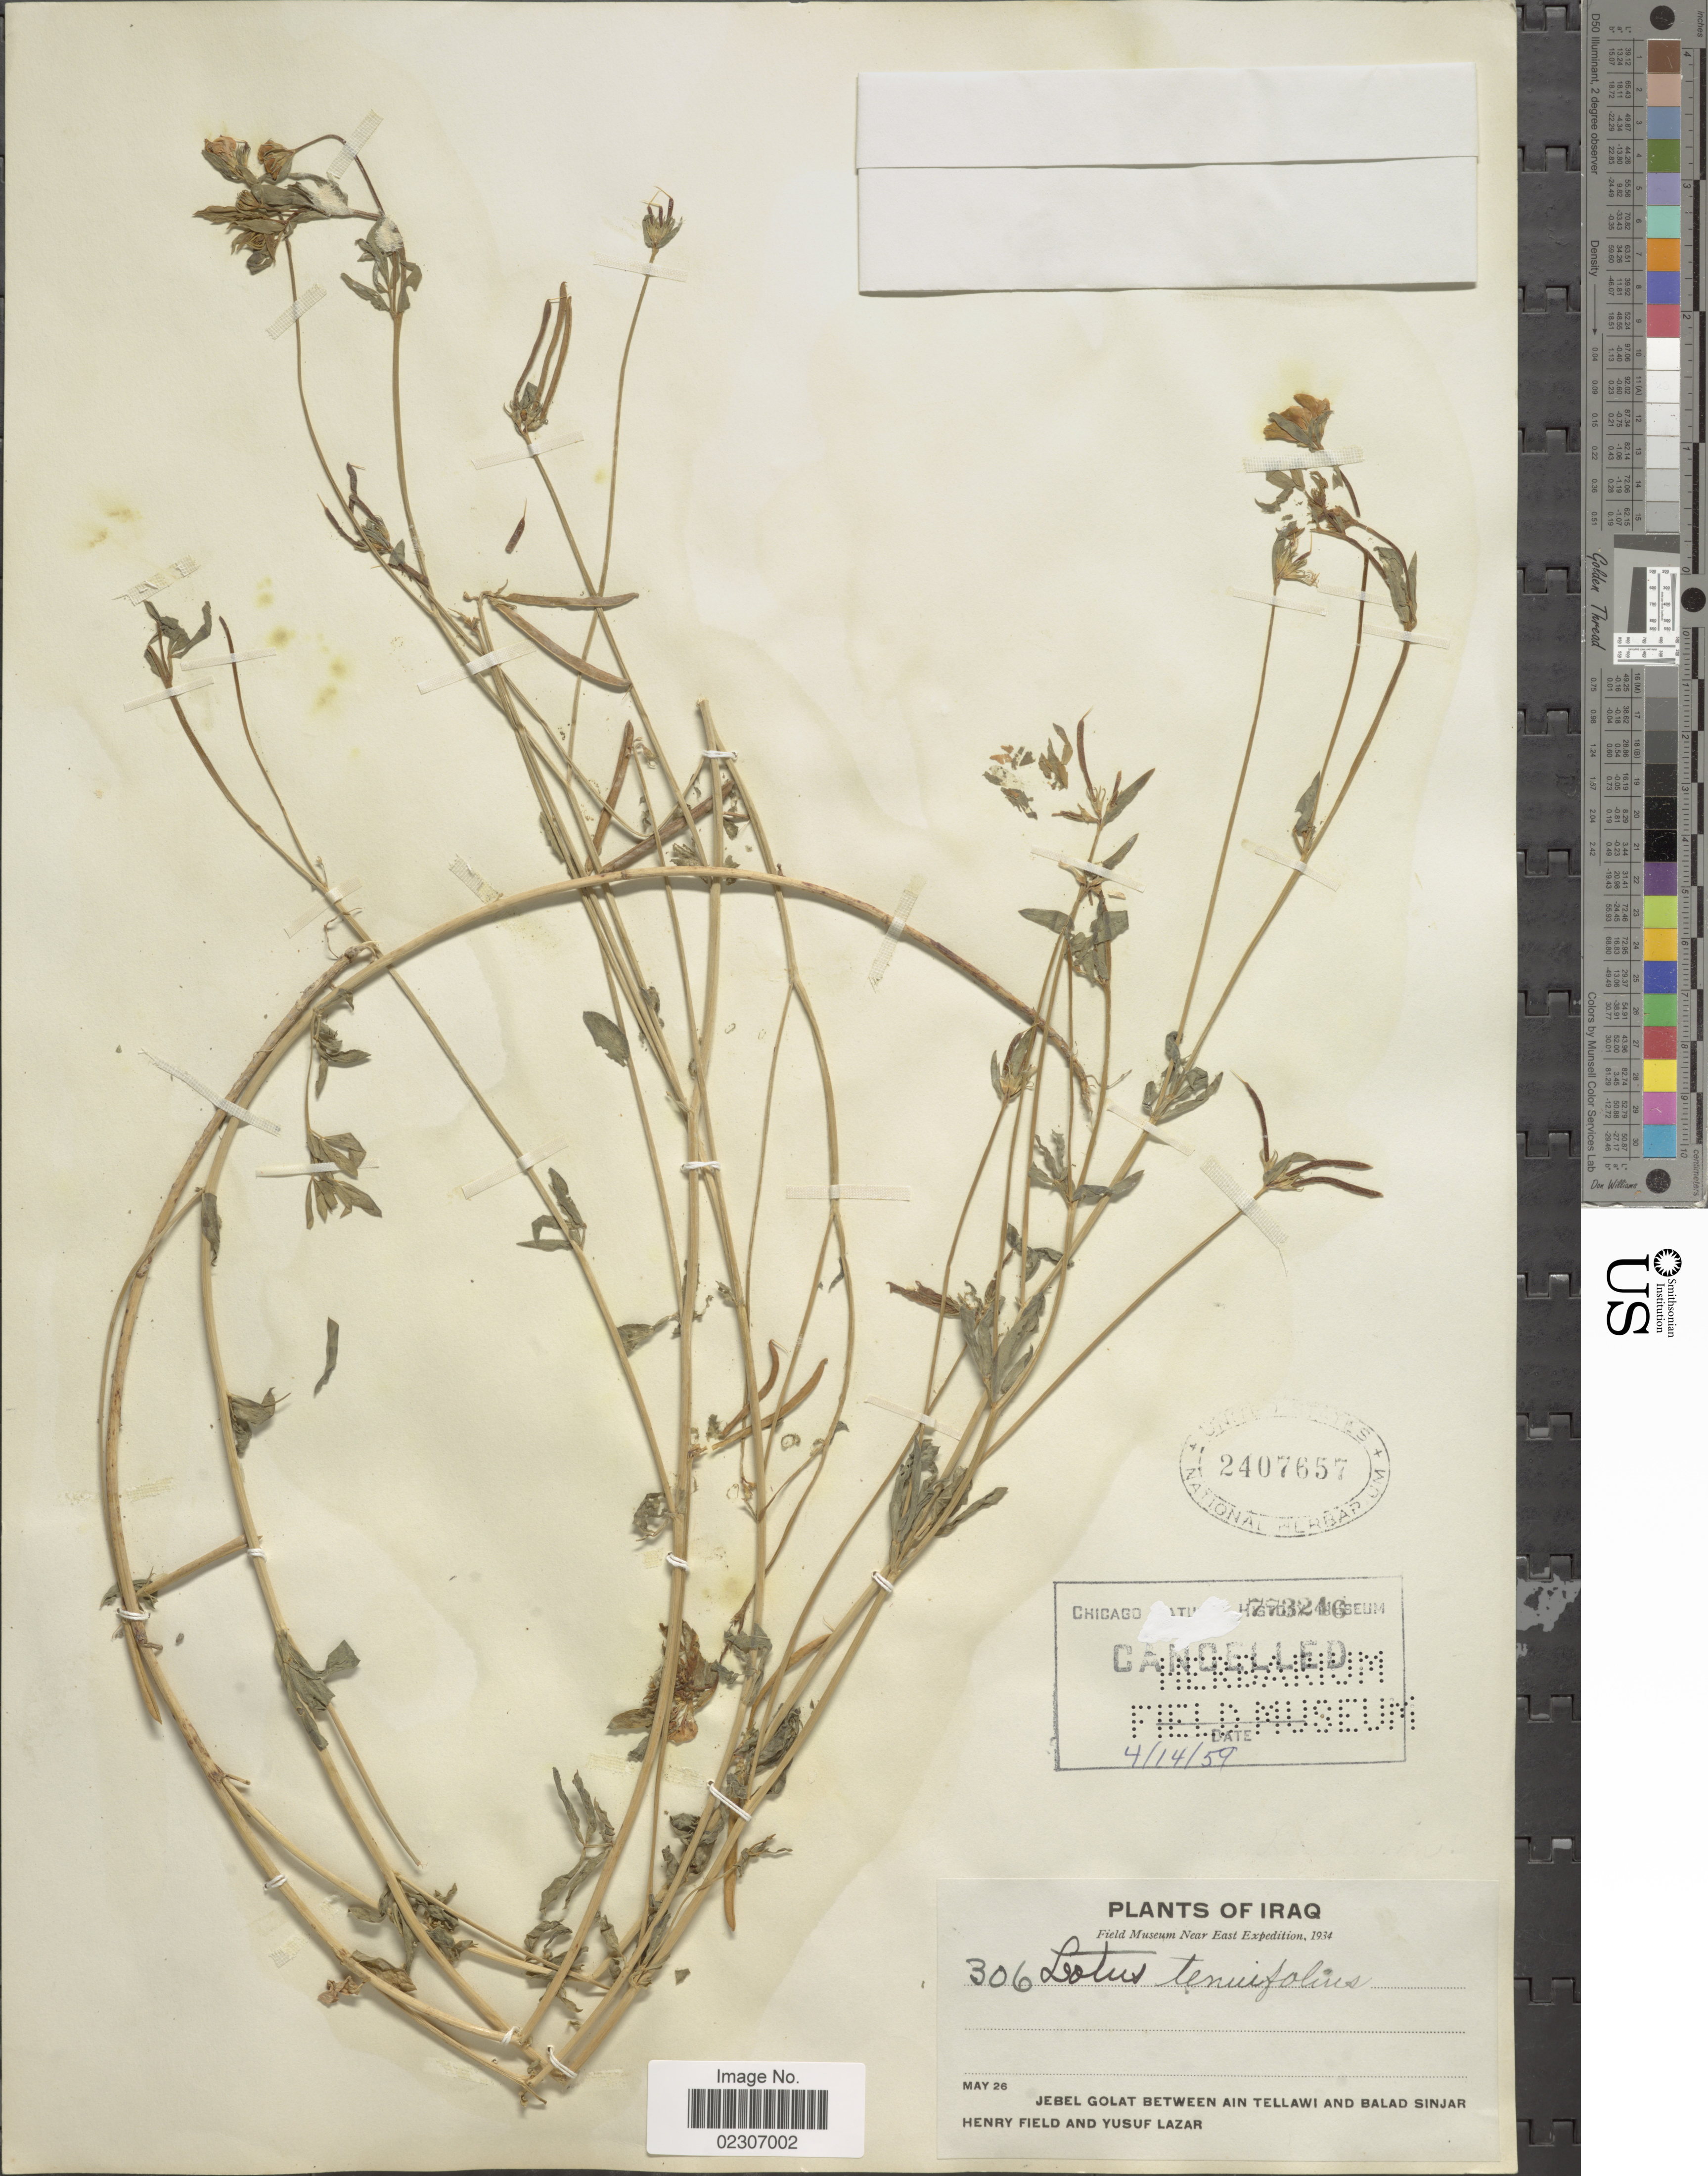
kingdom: Plantae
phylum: Tracheophyta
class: Magnoliopsida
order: Fabales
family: Fabaceae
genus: Lotus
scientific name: Lotus tenuis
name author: Waldst. & Kit.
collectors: H. Field & Y. Lazar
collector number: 306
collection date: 1934-05-26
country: Iraq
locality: Jebel Golat between Ain Tellawi and Balad Sinjar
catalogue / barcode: US 2407657